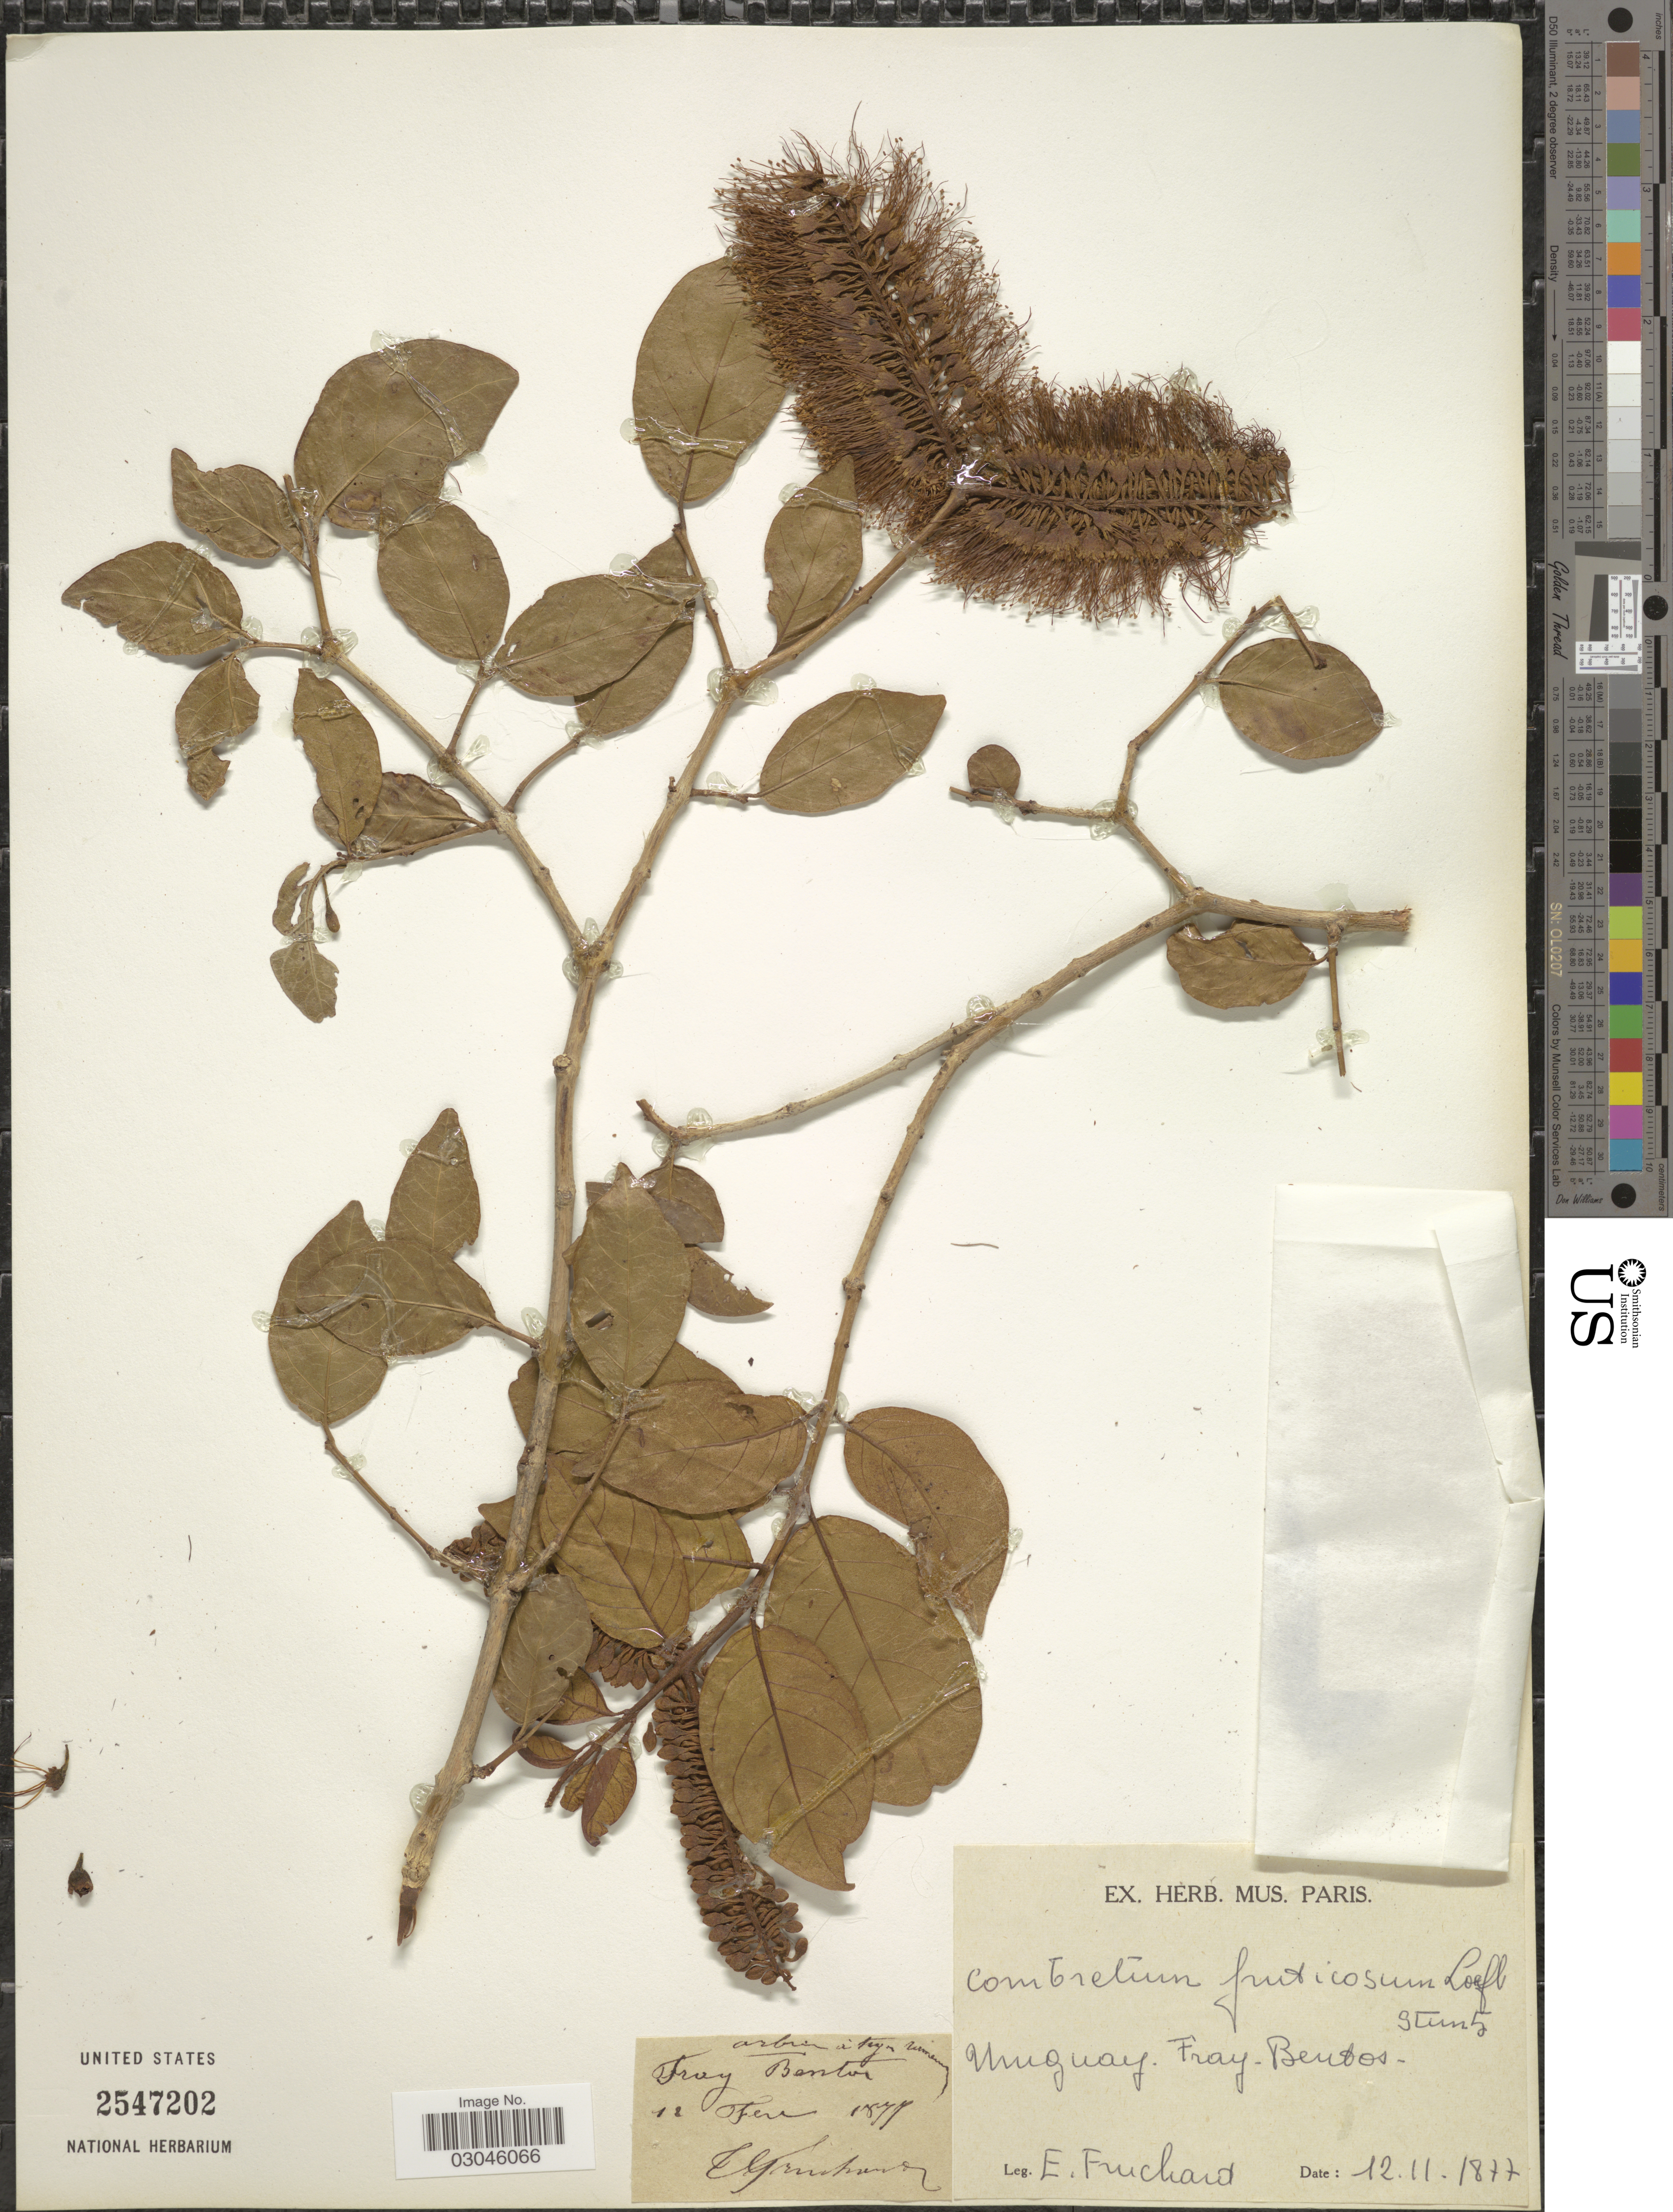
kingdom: Plantae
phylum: Tracheophyta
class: Magnoliopsida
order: Myrtales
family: Combretaceae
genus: Combretum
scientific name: Combretum fruticosum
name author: (Loefl.) Stuntz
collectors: E. Fruchard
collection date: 1877-11-12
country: Uruguay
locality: Fray-Bentos.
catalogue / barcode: US 2547202